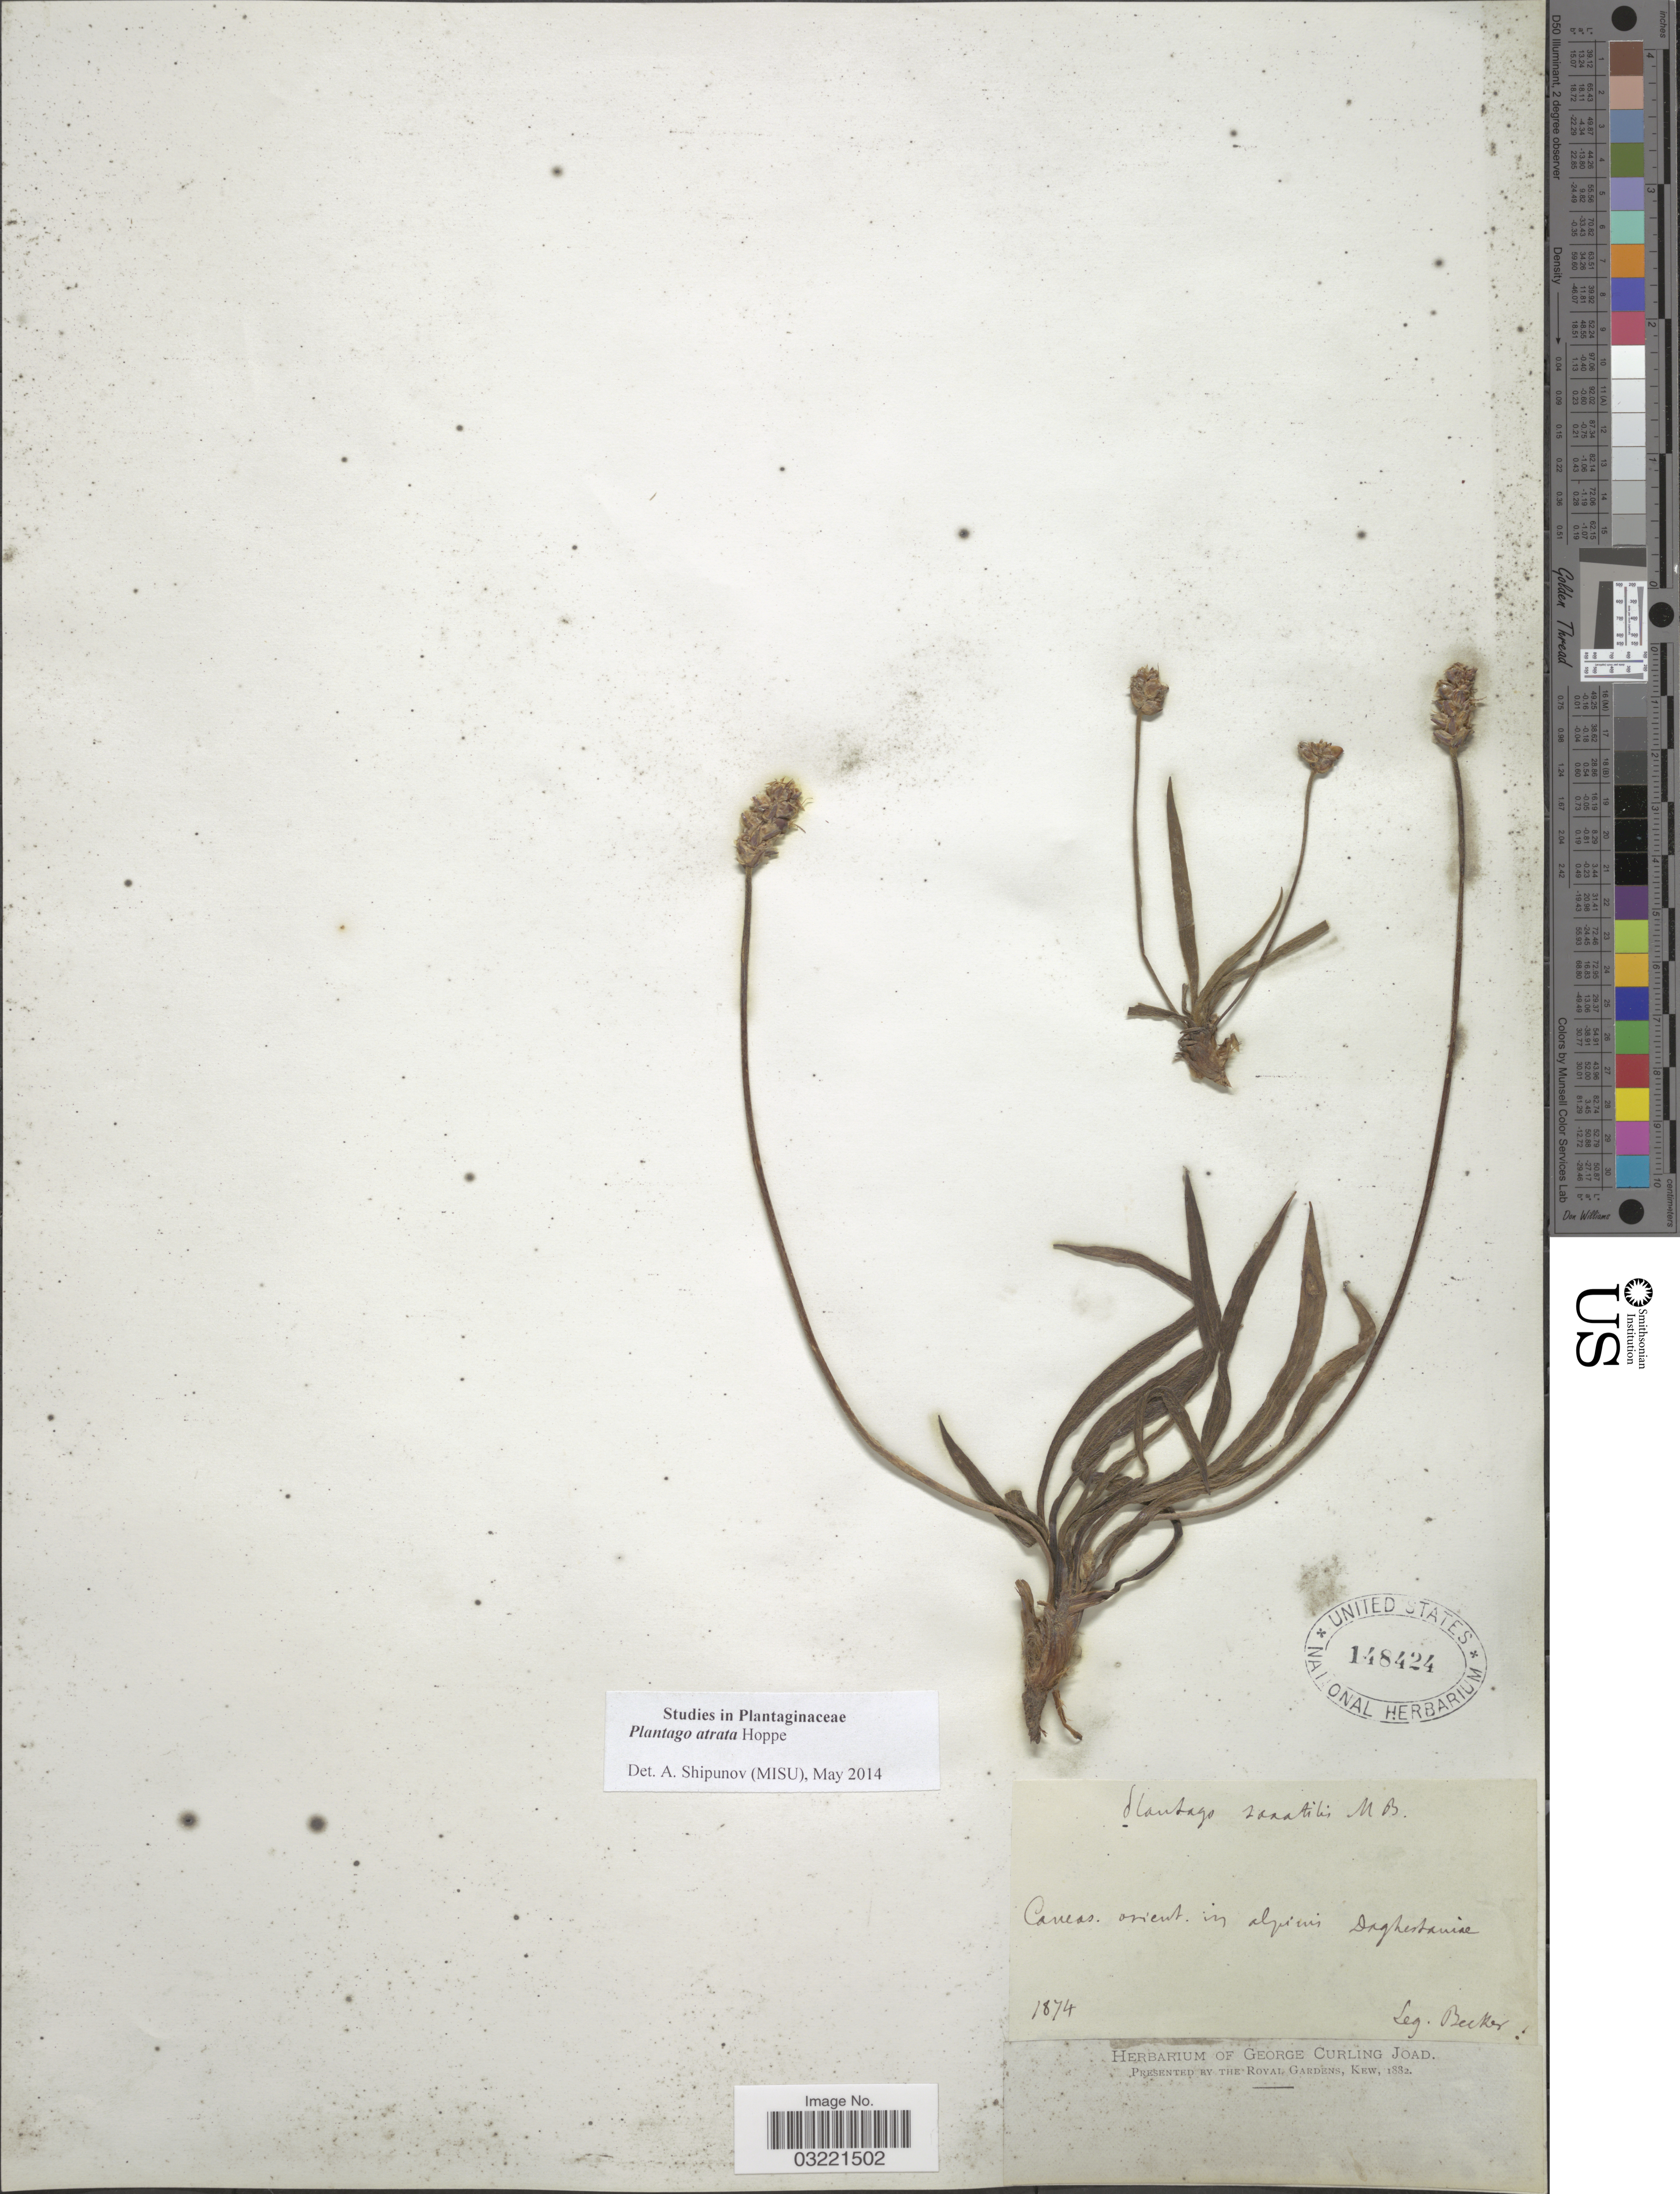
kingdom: Plantae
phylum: Tracheophyta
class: Magnoliopsida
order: Lamiales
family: Plantaginaceae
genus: Plantago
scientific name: Plantago atrata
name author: Hoppe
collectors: -. Becker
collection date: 1874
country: Russian Federation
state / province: Dagestan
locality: Caucas. orient. in alpinis Daghestaniae.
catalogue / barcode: US 148424